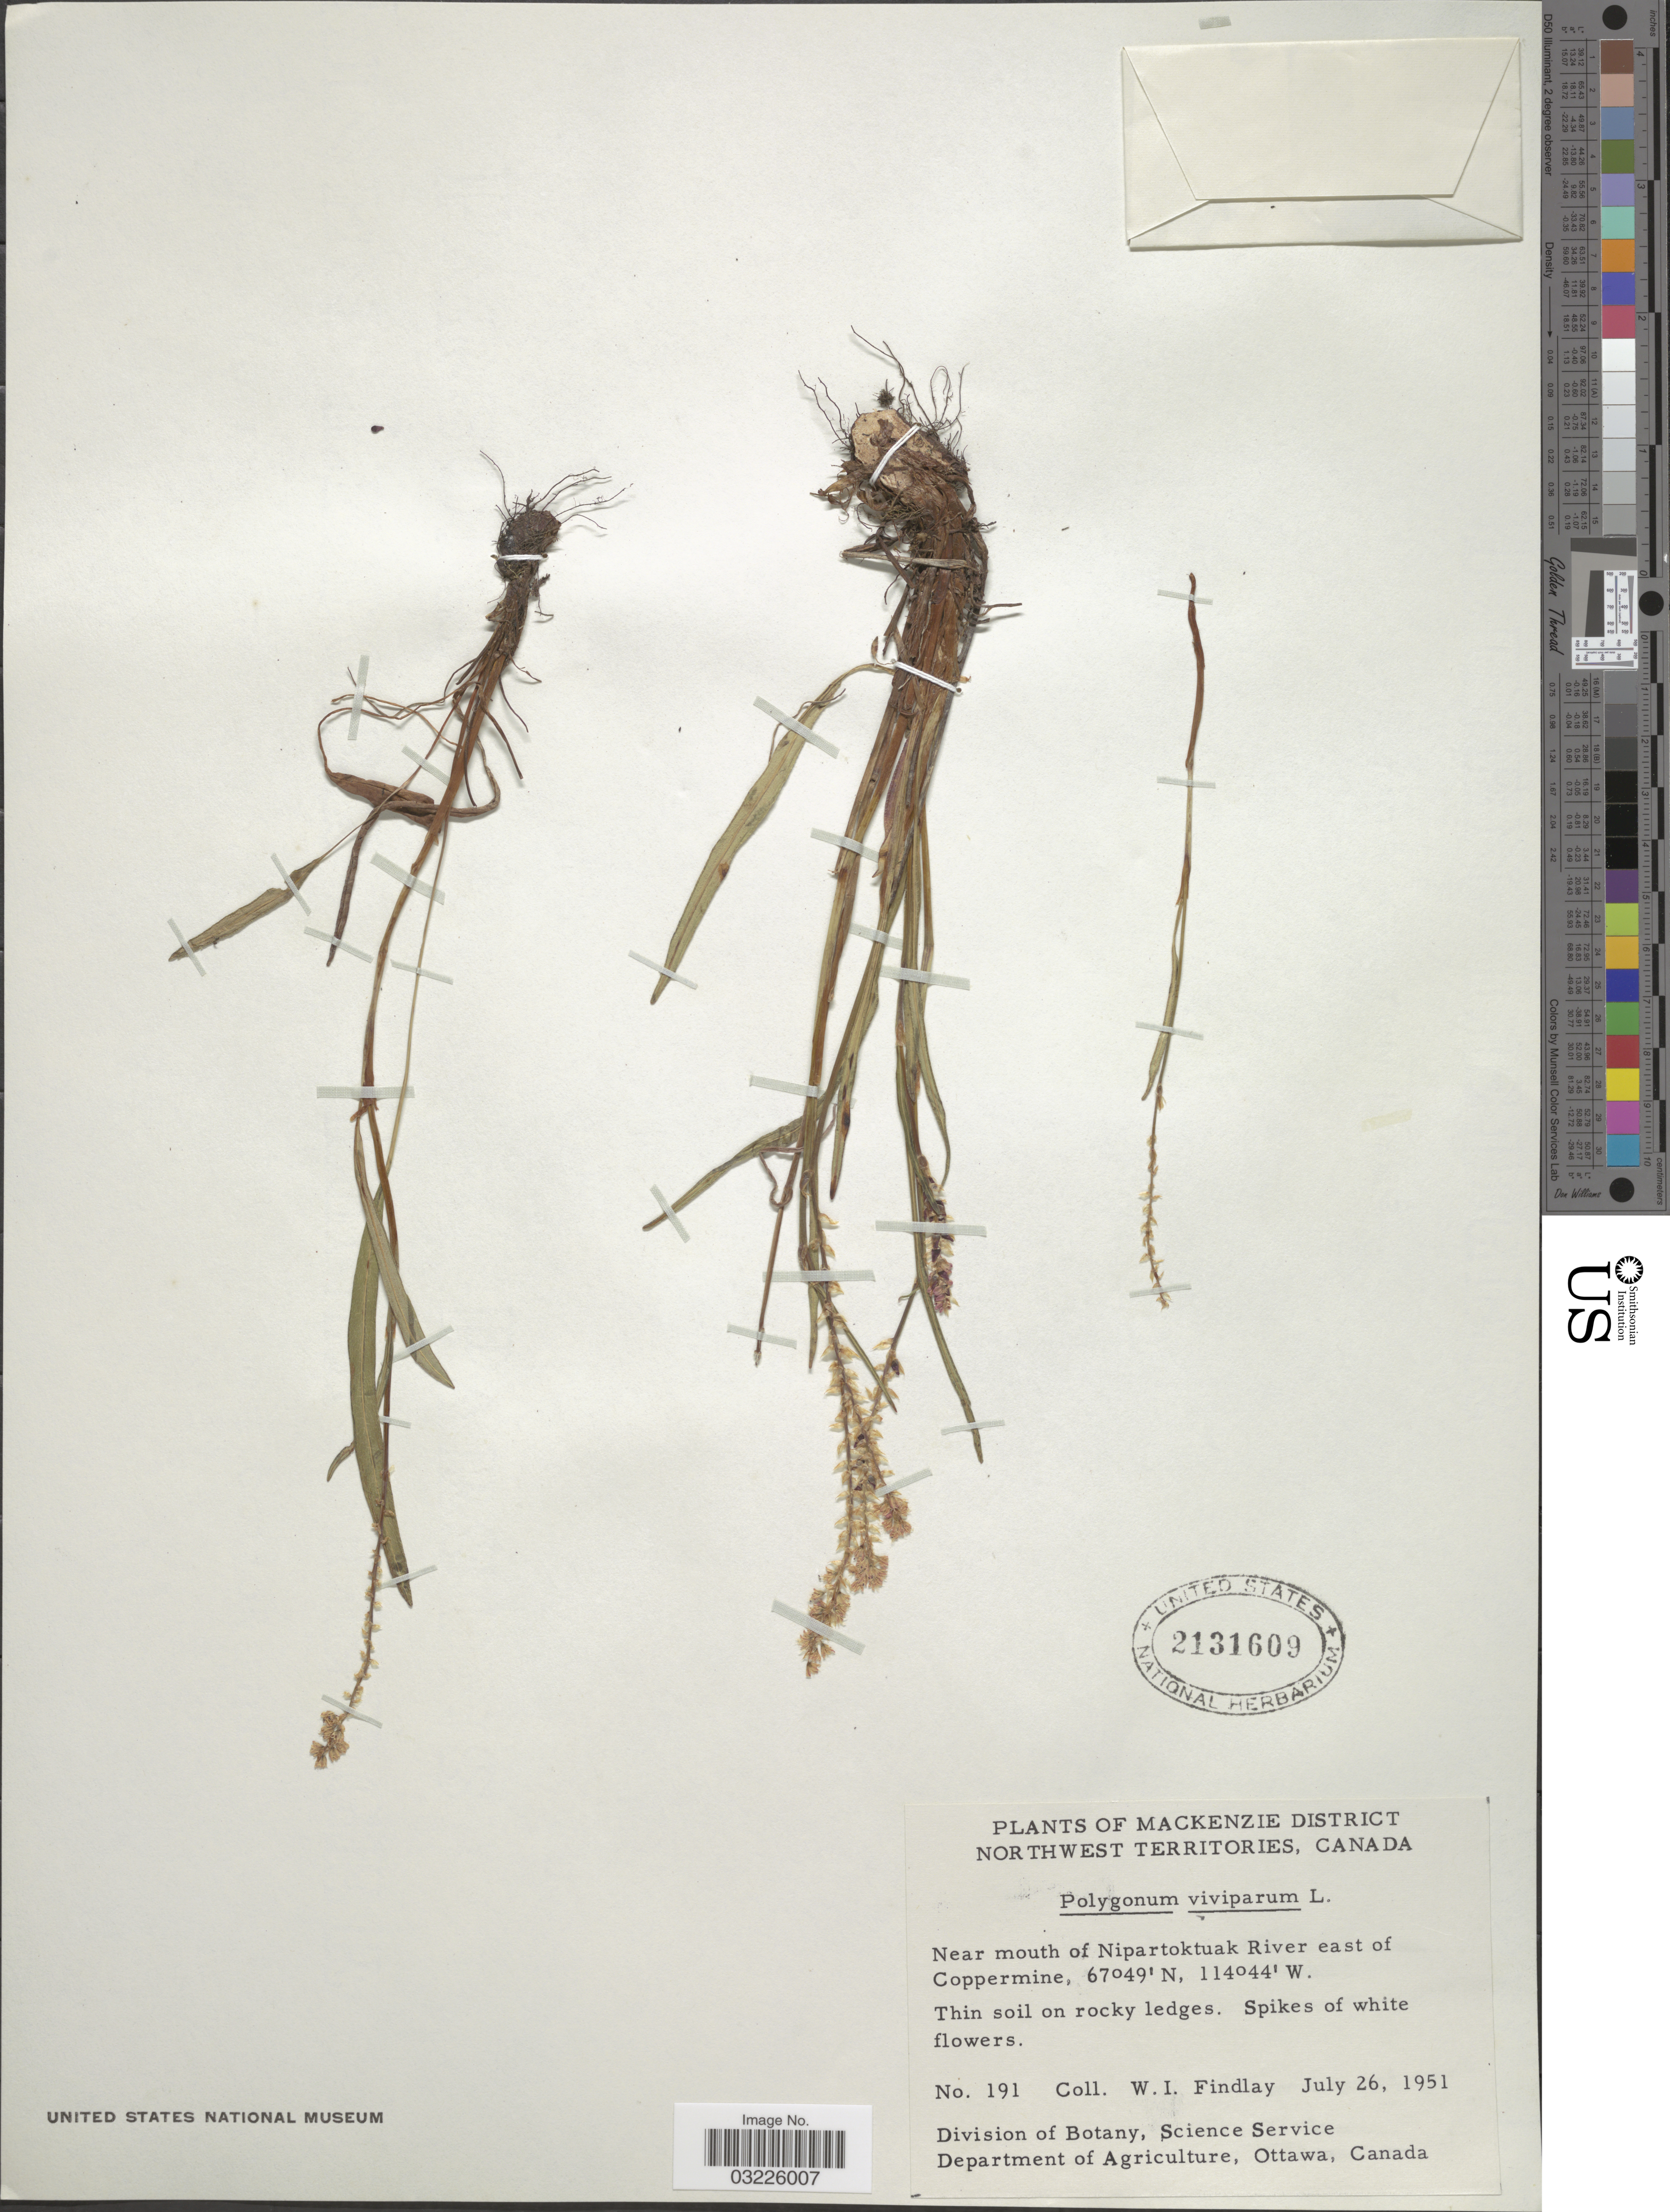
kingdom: Plantae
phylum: Tracheophyta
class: Magnoliopsida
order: Caryophyllales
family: Polygonaceae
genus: Bistorta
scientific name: Bistorta vivipara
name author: (L.) Delarbre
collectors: W. Findlay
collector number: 191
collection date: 1951-07-26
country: Canada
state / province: Northwest Territories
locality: Mackenzie District. Near mouth of Nipartoktuak River east of Coppermine.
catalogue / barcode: US 2131609